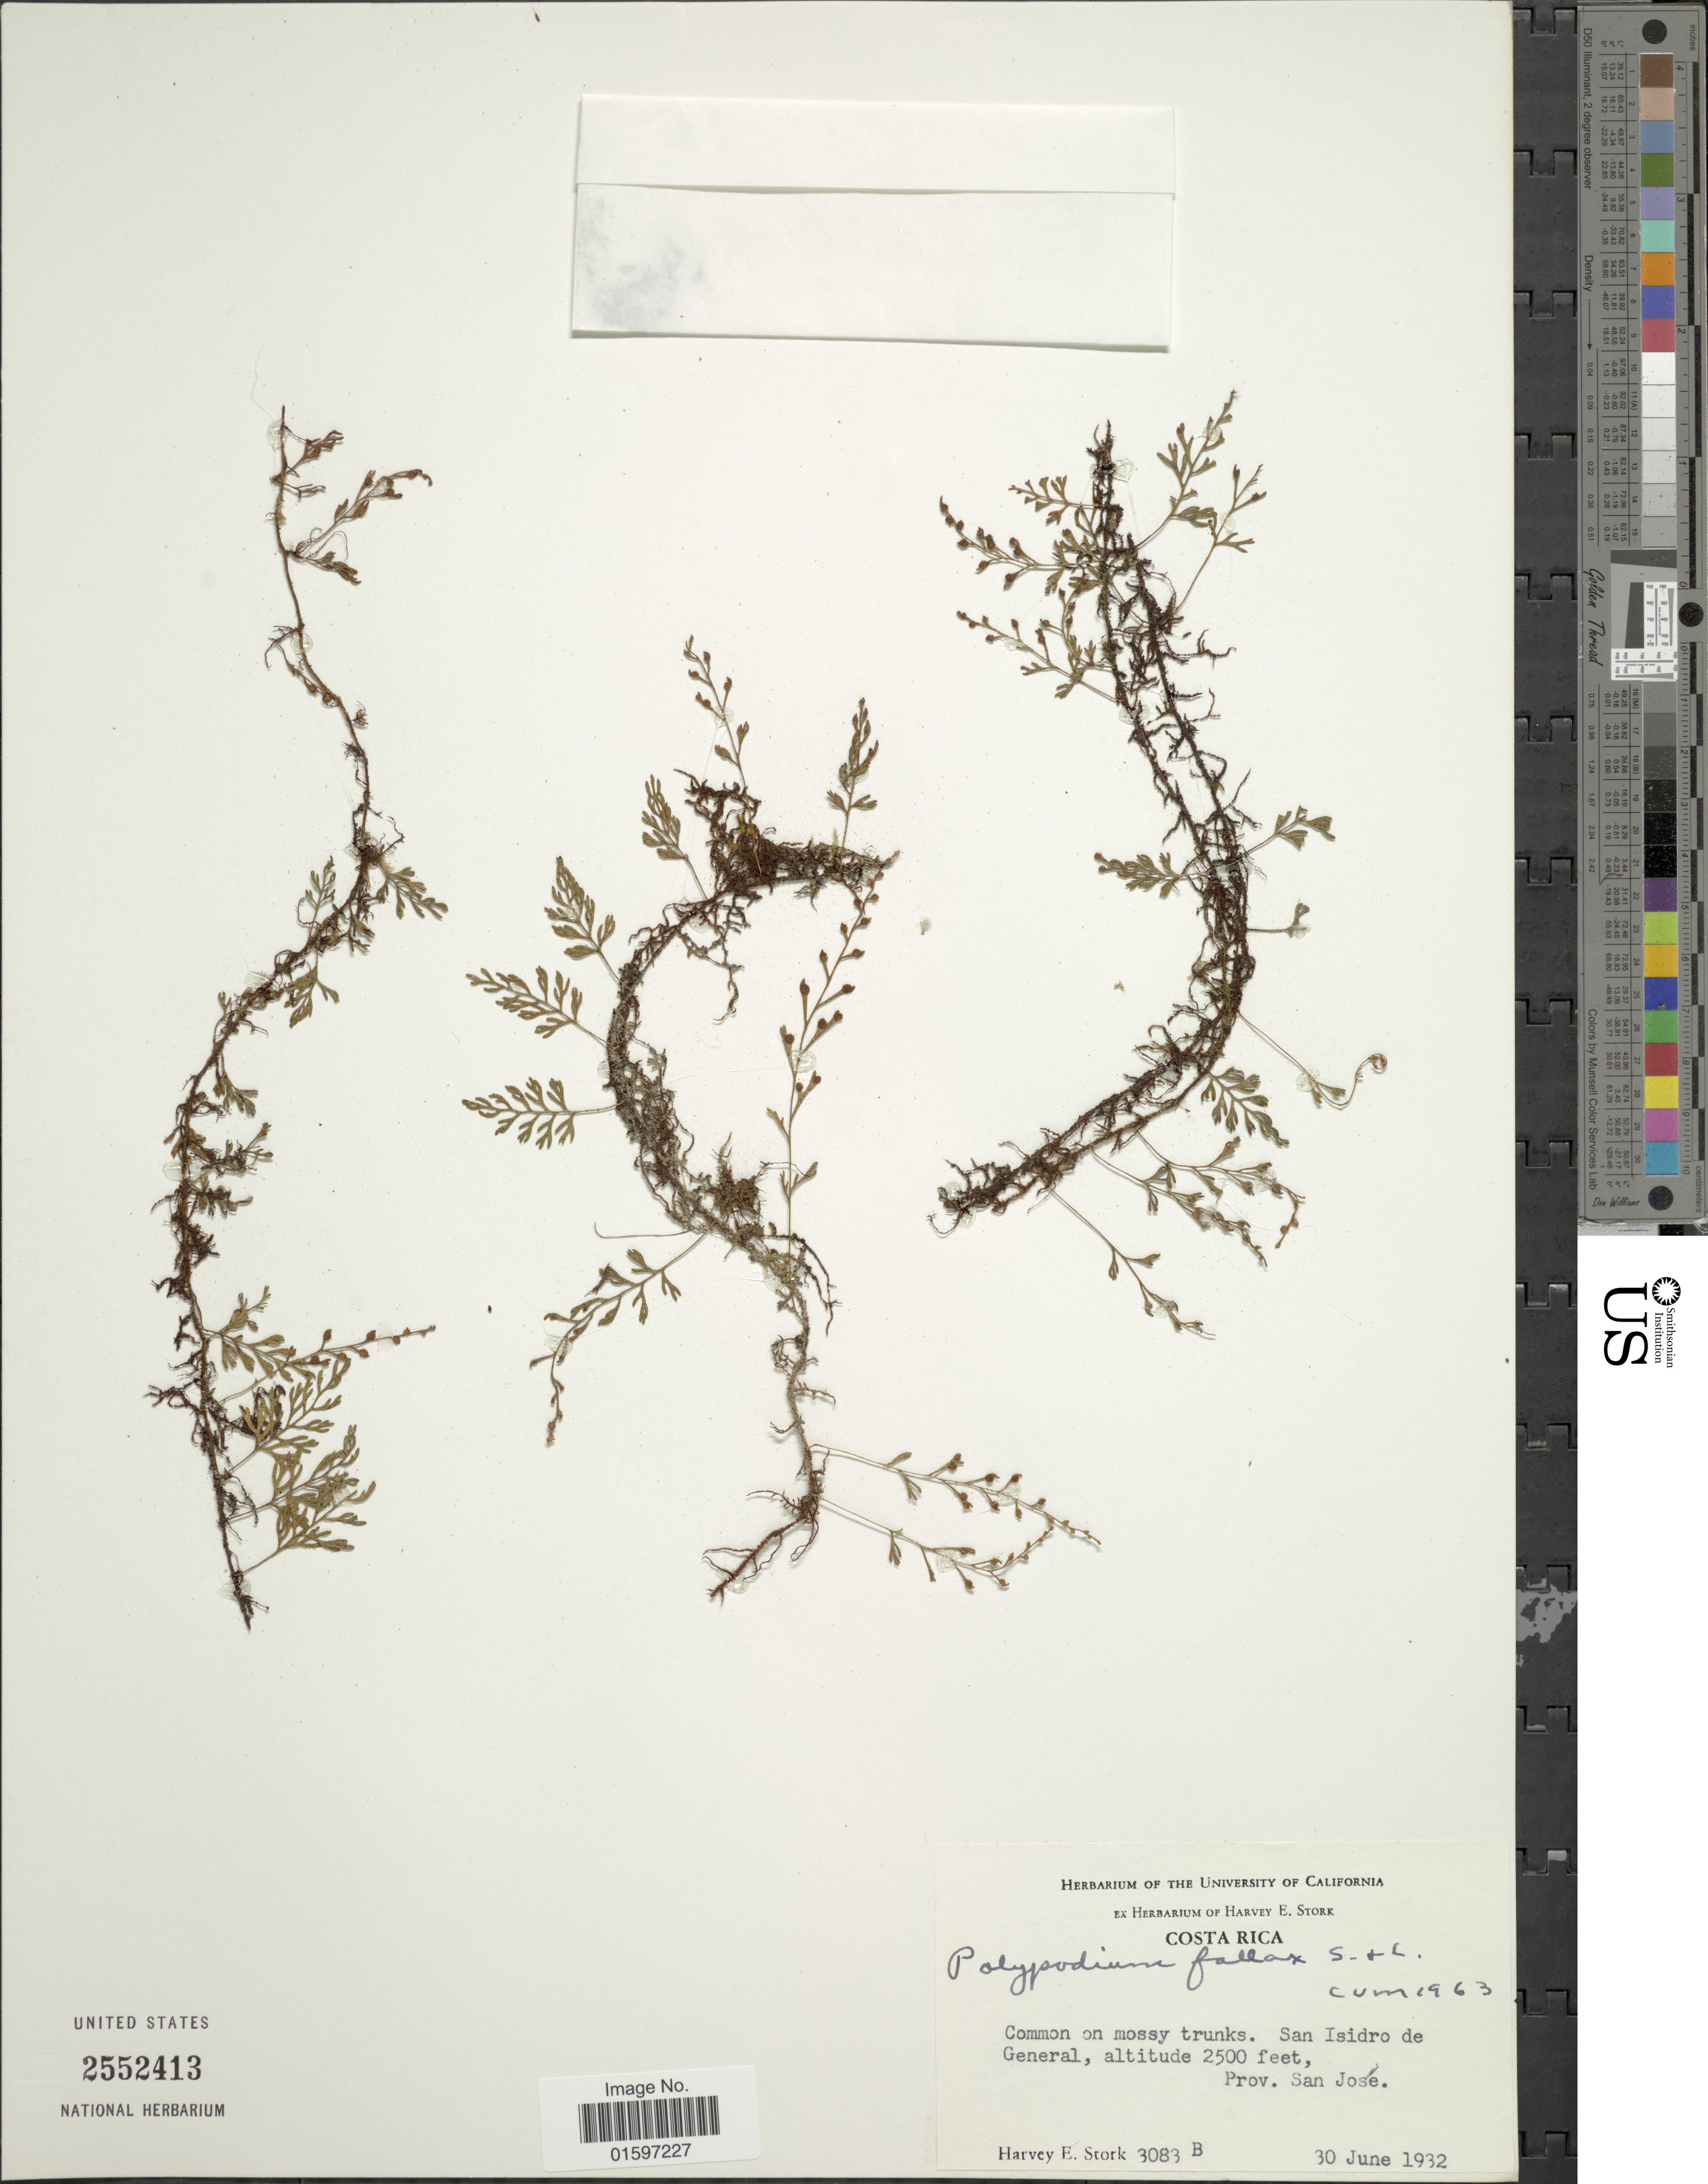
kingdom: Plantae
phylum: Tracheophyta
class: Polypodiopsida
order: Polypodiales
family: Polypodiaceae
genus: Pleopeltis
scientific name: Pleopeltis fallax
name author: (Schltdl. & Cham.) Mickel & Beitel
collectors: H. E. Stork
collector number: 3083B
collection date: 1932-06-30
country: Costa Rica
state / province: San José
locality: San Isidro de General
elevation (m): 762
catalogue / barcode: US 2552413